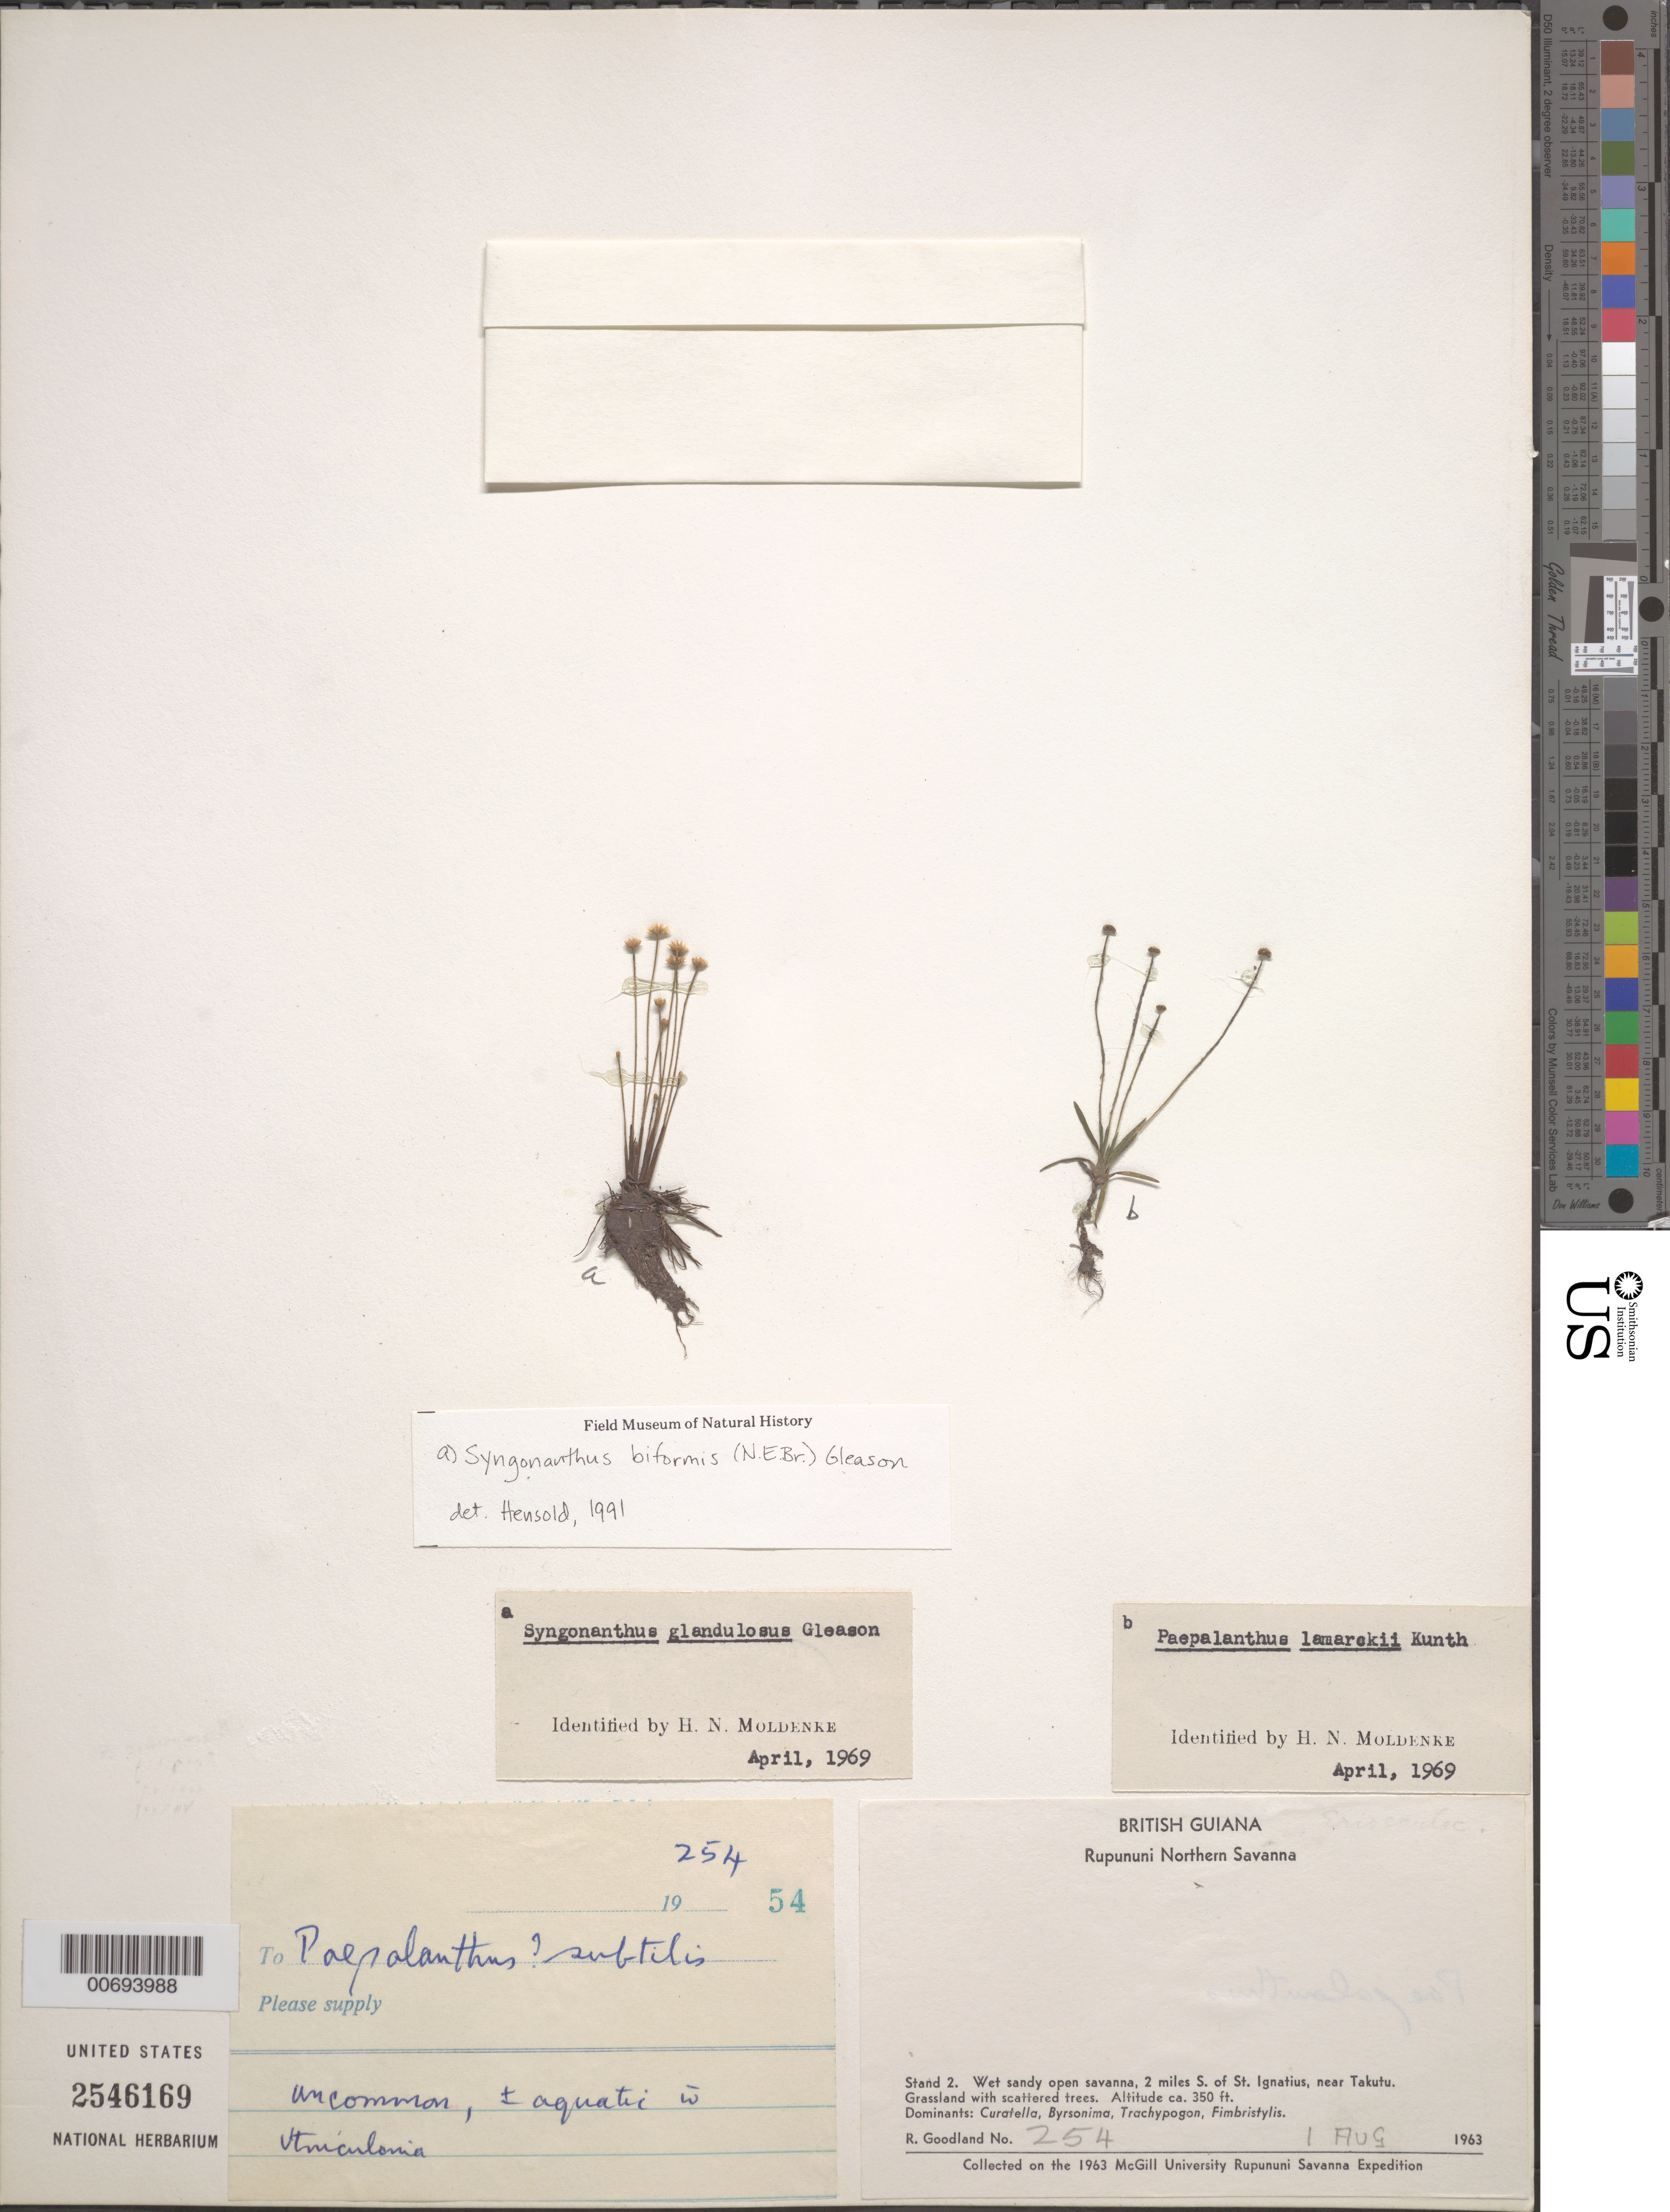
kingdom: Plantae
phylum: Tracheophyta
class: Liliopsida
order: Poales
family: Eriocaulaceae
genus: Syngonanthus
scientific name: Syngonanthus biformis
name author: (N.E. Br.) Gleason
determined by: Hensold, N.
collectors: R. Goodland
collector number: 254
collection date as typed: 1-Aug-63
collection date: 1963-08-01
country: Guyana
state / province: U. Takutu-U. Essequibo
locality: Rupununi Northern Savanna, St. Ignatius, 2 mi. S of; near Takutu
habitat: Grassland with scattered trees. Dominants: Curatella, Byrsonima, Trachypogon, Fimbristylis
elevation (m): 107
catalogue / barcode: US 2546169